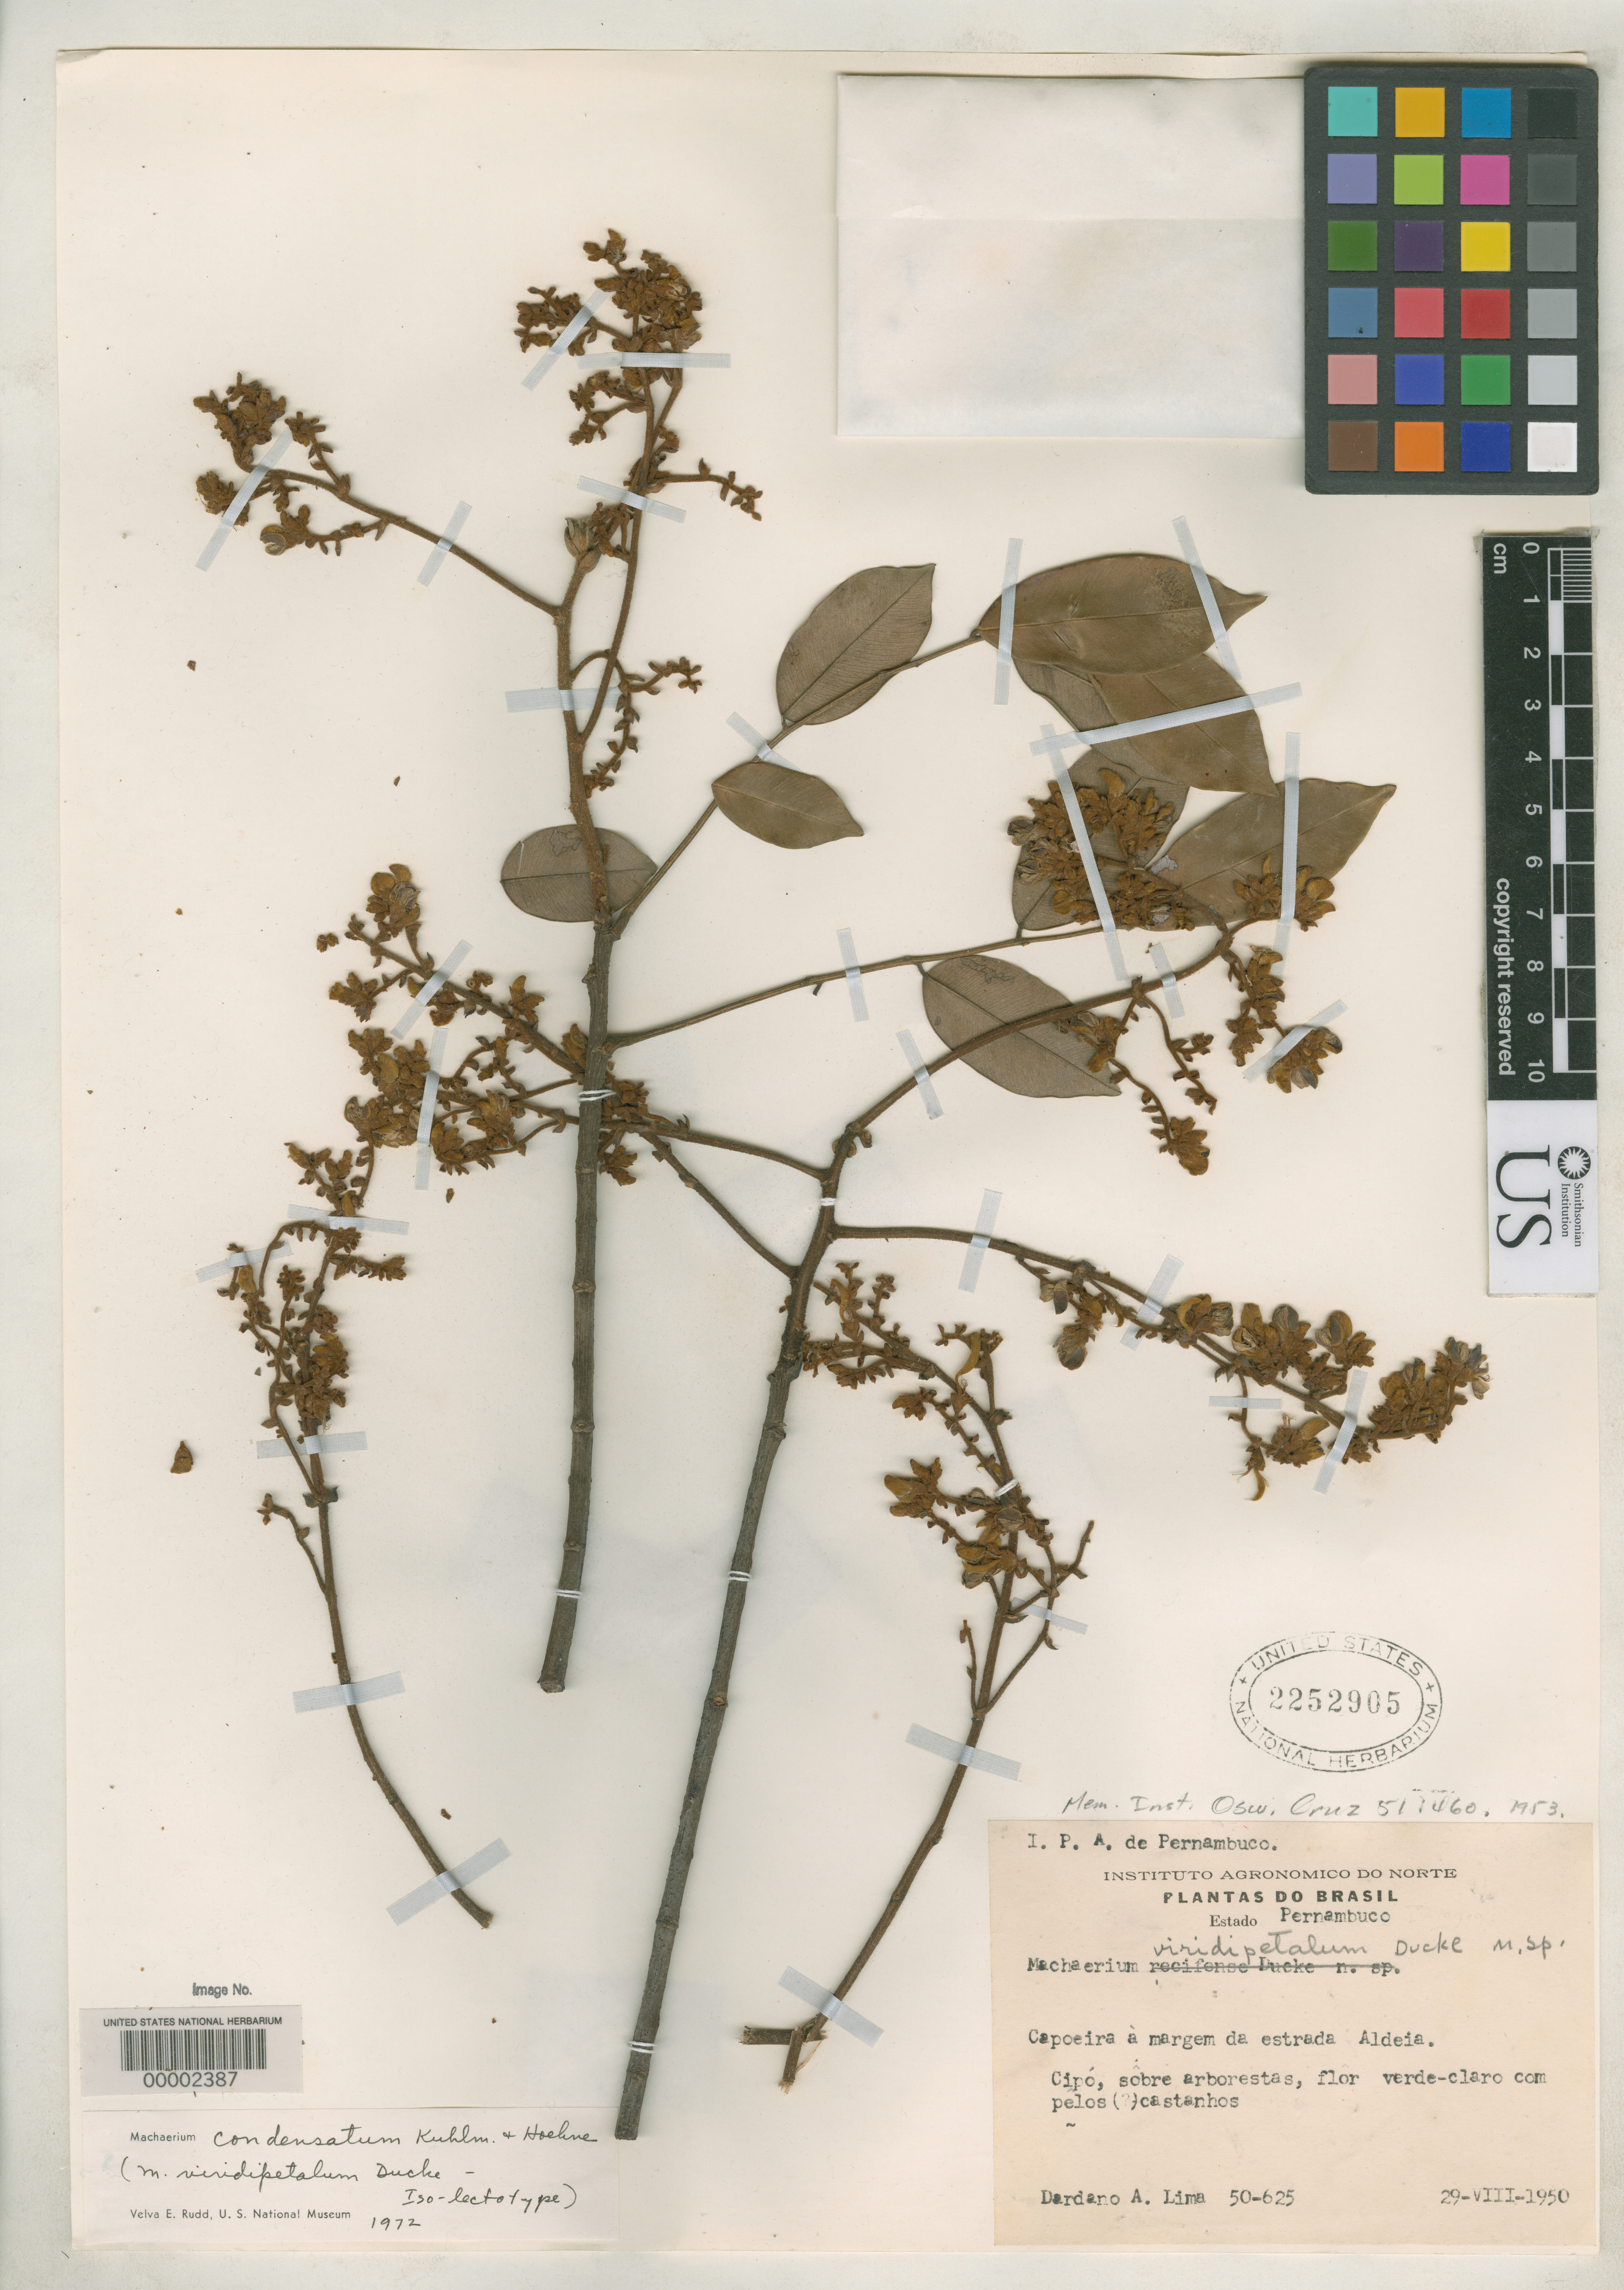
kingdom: Plantae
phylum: Tracheophyta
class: Magnoliopsida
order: Fabales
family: Fabaceae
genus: Machaerium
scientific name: Machaerium viridipetalum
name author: Ducke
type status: Isosyntype; Isolectotype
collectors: D. A. Lima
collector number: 50-625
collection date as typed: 29 Aug 1950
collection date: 1950-08-29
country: Brazil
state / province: Pernambuco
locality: Capoeira ámargem de estrada Aldeia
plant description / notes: Annotated as "iso-lectotype" by V.E. Rudd (1972) but lectotypification by her not found; see Filardi & Lima 2014, who designate this same collection as lectotype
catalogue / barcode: US 2252905